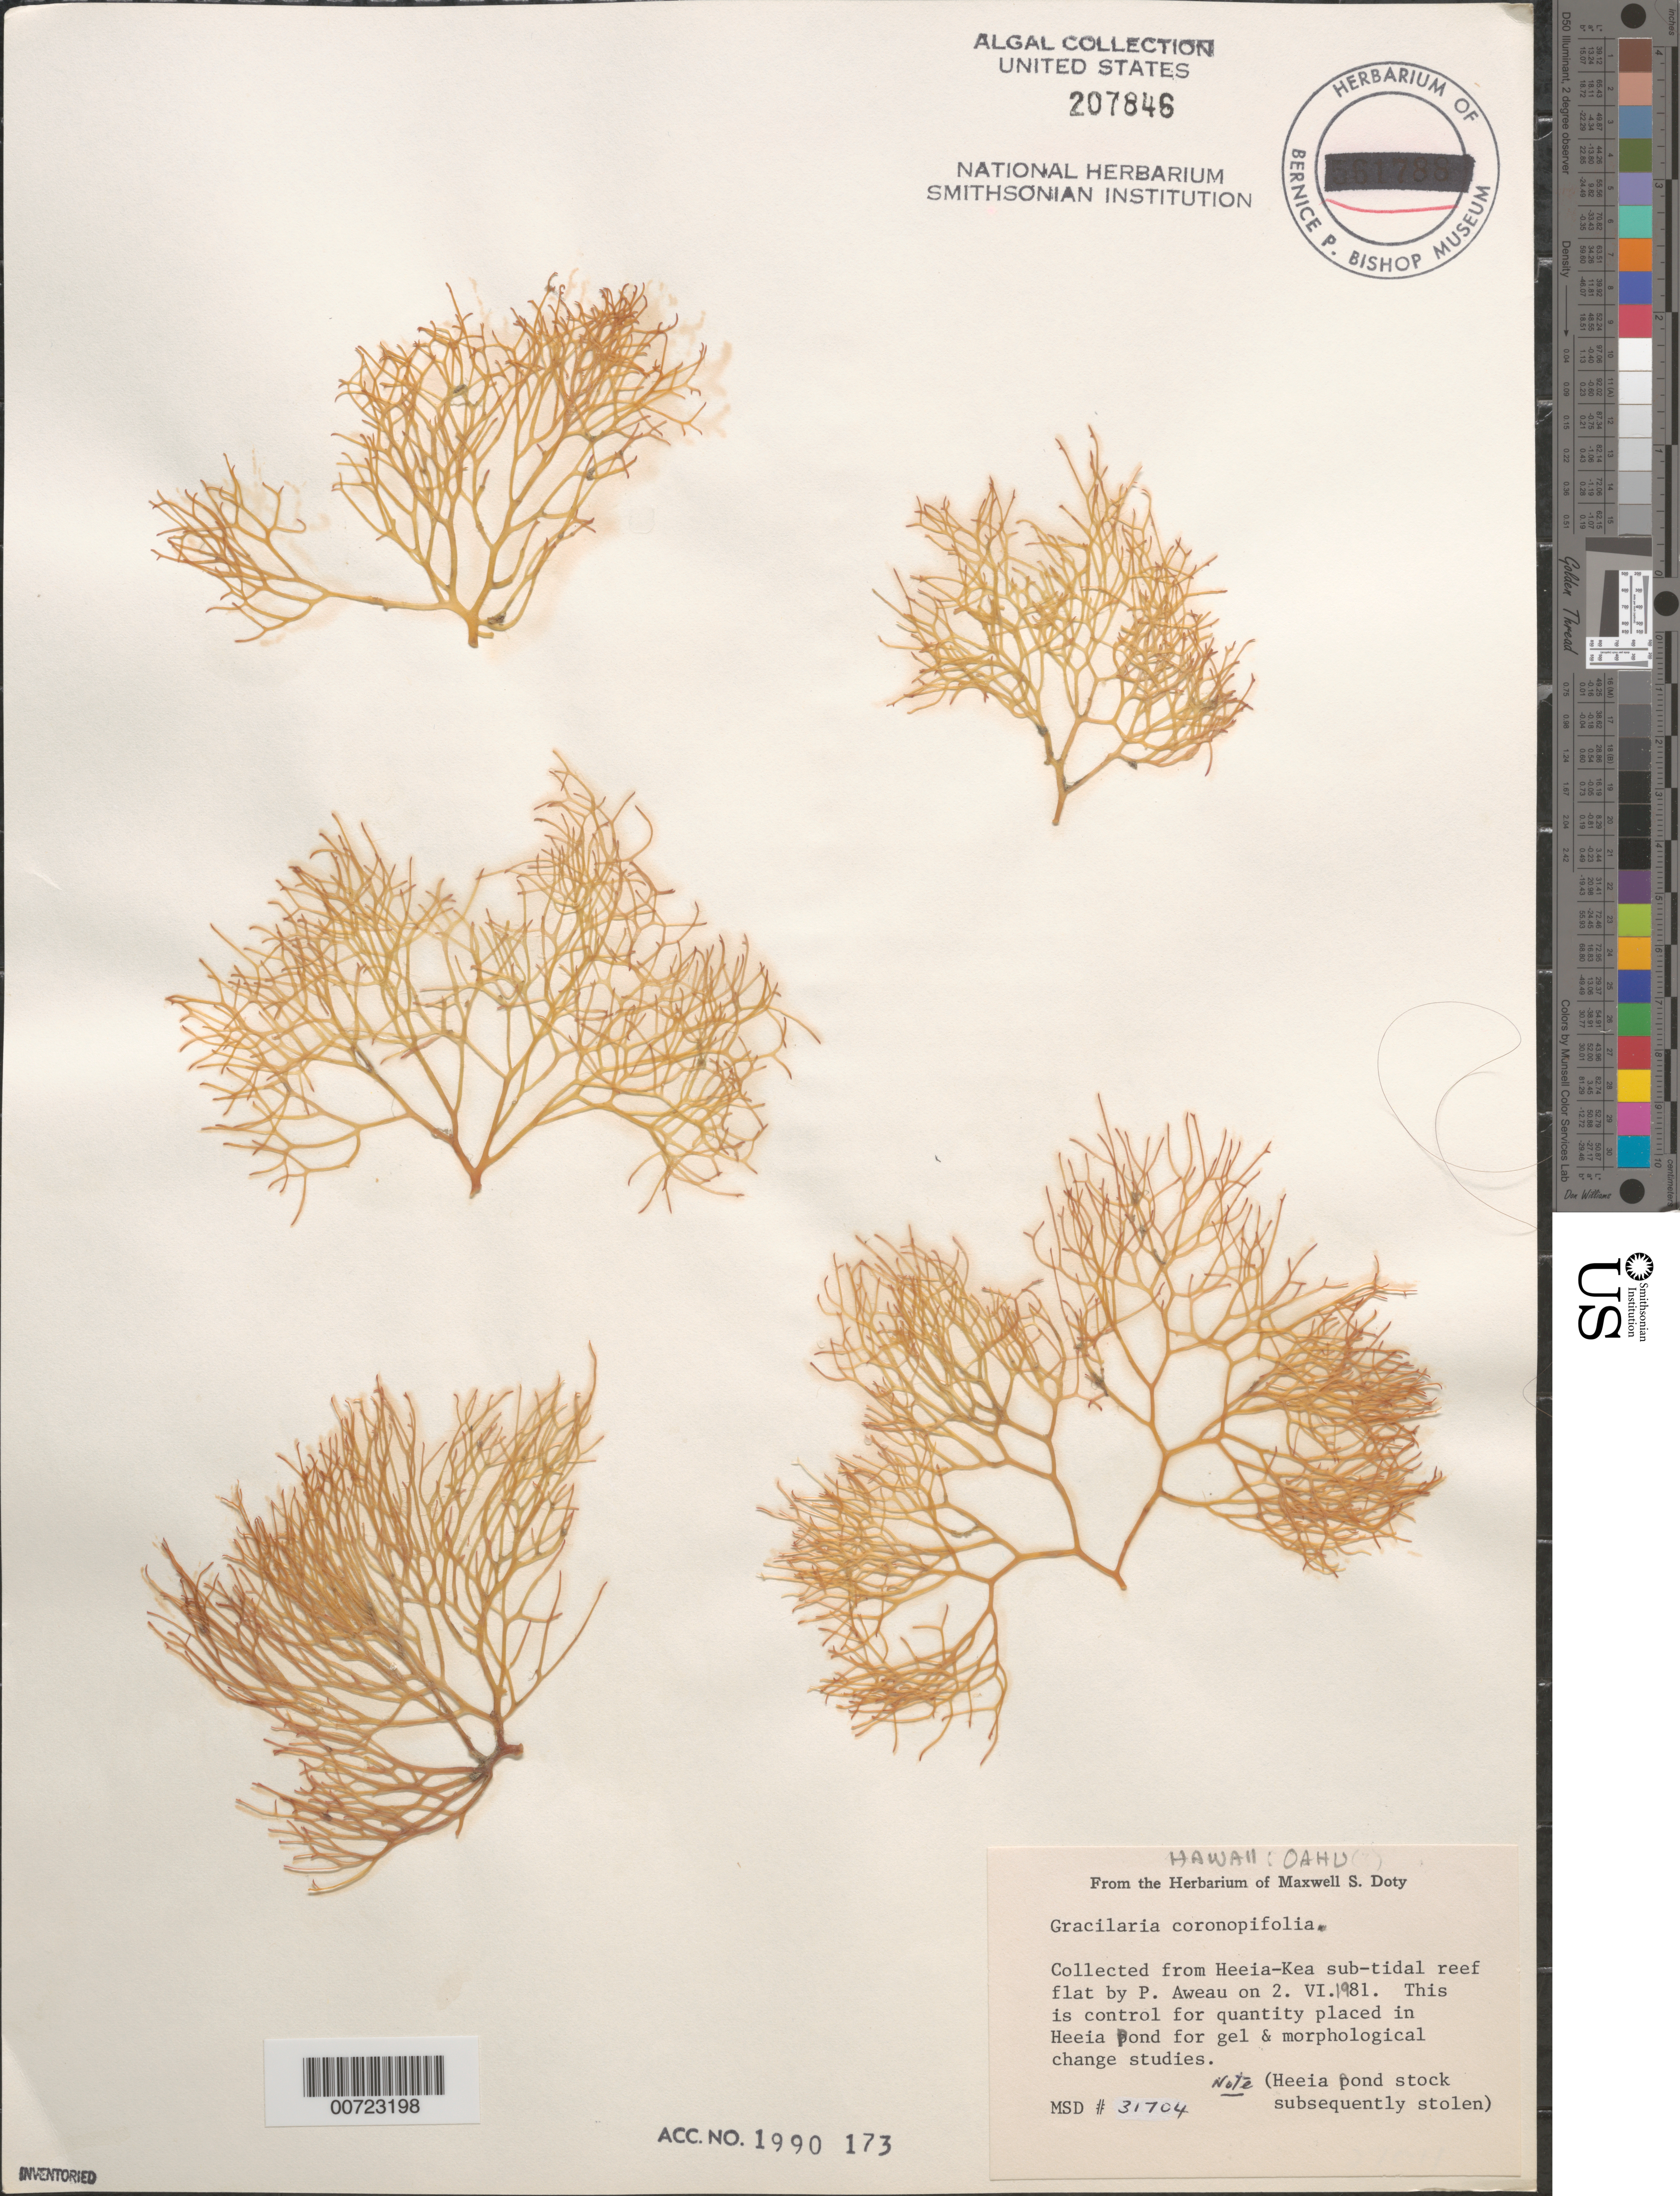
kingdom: Plantae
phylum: Rhodophyta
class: Florideophyceae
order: Gracilariales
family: Gracilariaceae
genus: Gracilaria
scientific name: Gracilaria coronopifolia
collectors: P. Aweau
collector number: MSD 31704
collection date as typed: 02 Jun 1981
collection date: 1981-06-02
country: United States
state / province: Hawaii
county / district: Honolulu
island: Oahu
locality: Heeia-Kea sub-tidal reef flat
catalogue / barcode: US 207846